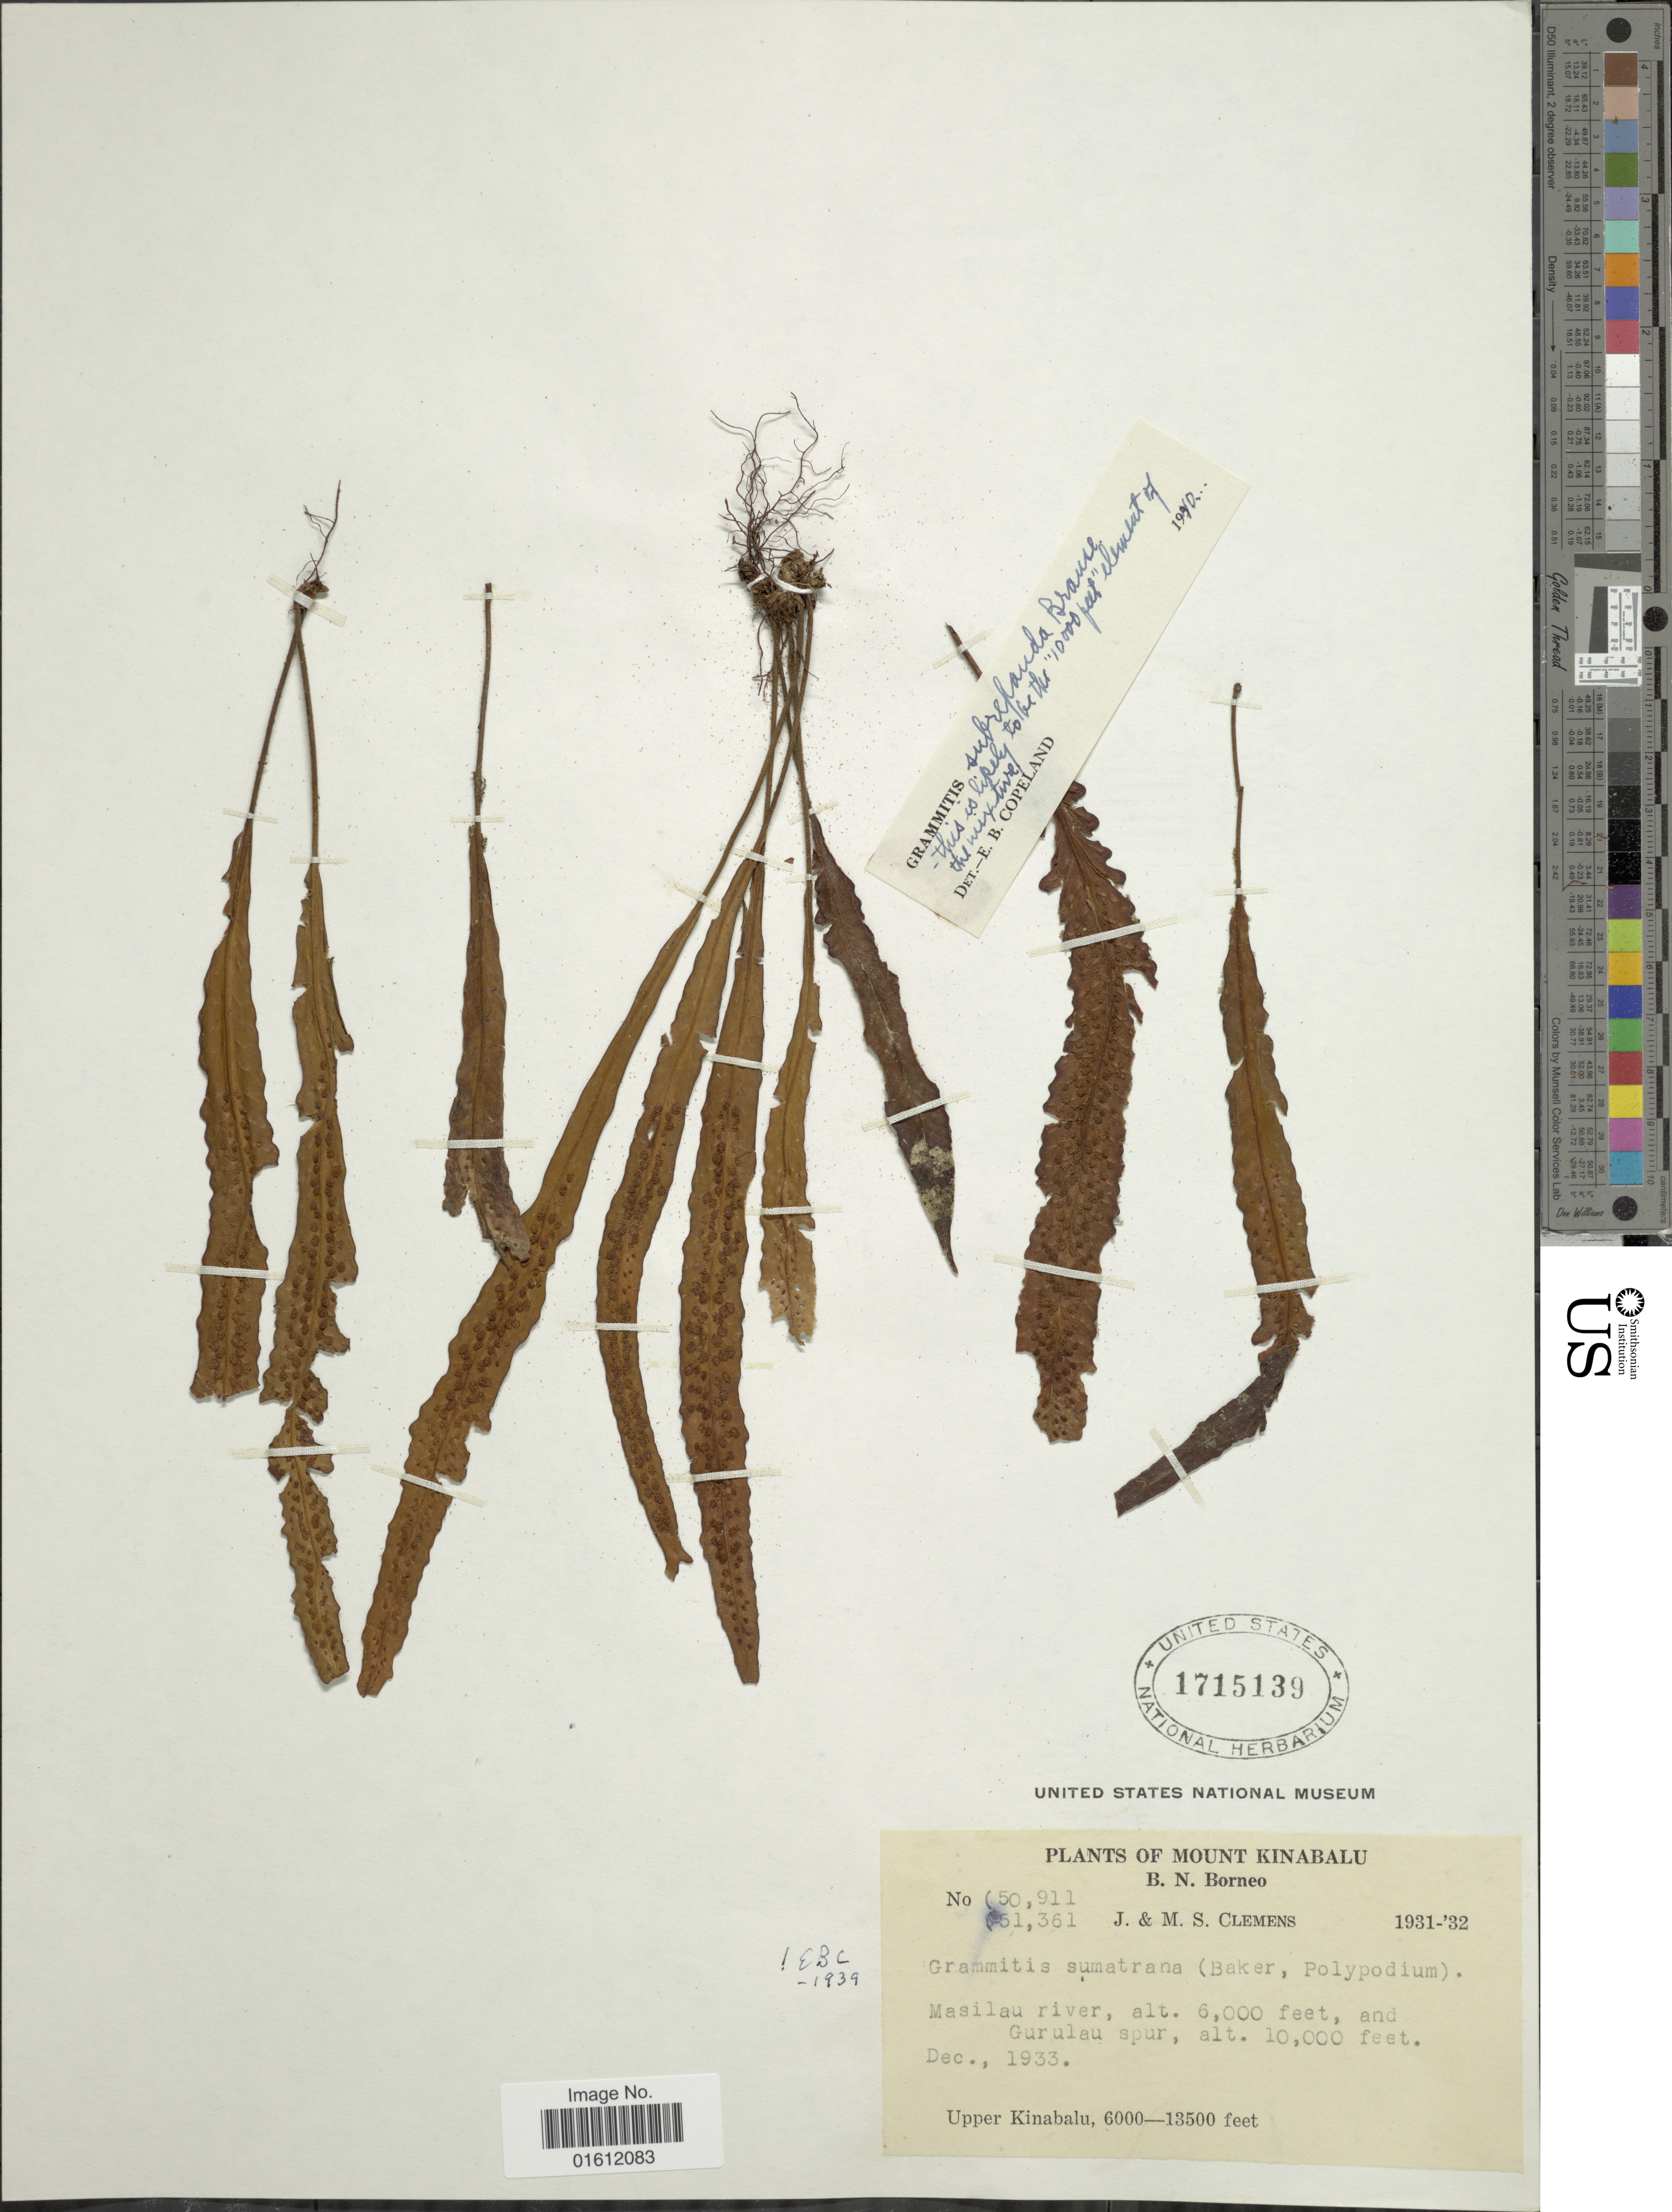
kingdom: Plantae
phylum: Tracheophyta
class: Polypodiopsida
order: Polypodiales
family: Polypodiaceae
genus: Oreogrammitis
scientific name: Oreogrammitis sumatrana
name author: (Baker) Parris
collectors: J. Clemens & M. S. Clemens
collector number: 50911/51361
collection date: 1933-12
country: Malaysia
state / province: Sabah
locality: Mount Kinabalu, B.N. Borneo, Masilau river, and Gurulau spir, Upper Kinabalu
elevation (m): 3048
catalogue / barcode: US 1715139